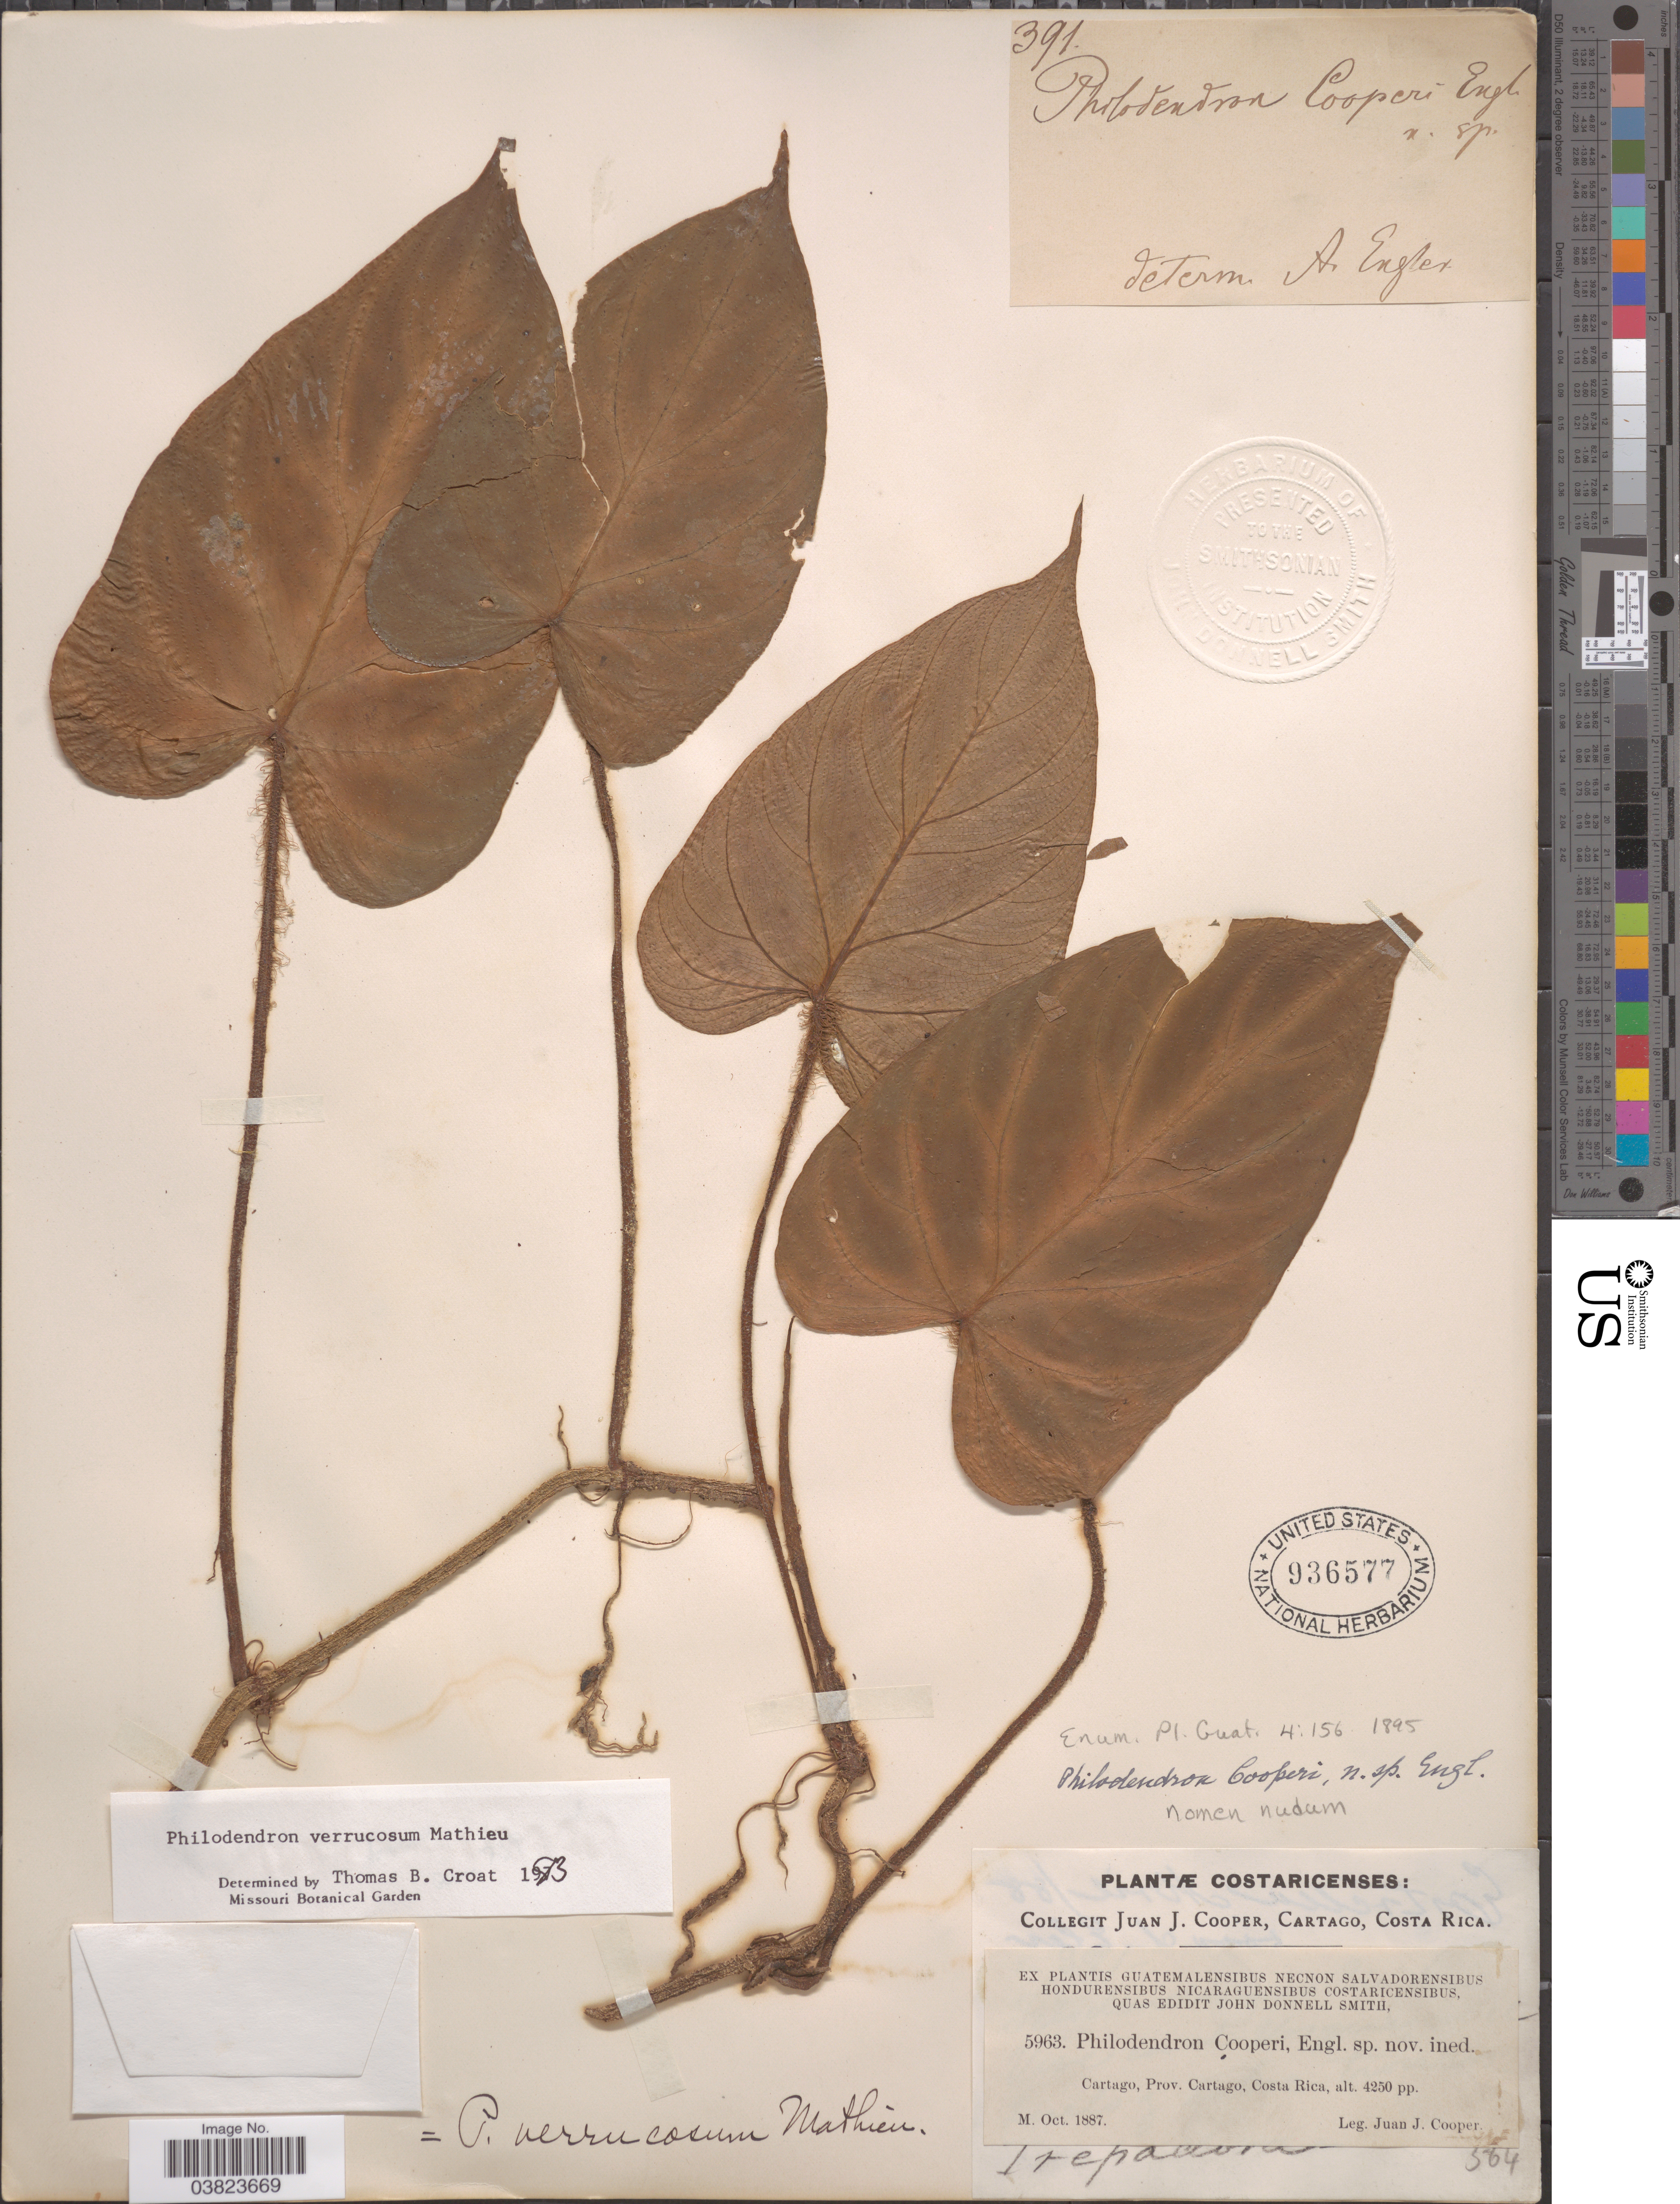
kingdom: Plantae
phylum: Tracheophyta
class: Liliopsida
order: Alismatales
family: Araceae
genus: Philodendron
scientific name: Philodendron verrucosum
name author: L. Mathieu ex Schott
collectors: J. J. Cooper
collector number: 5963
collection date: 1887-10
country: Costa Rica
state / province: Cartago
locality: Cartago.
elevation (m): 1295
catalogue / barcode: US 936577